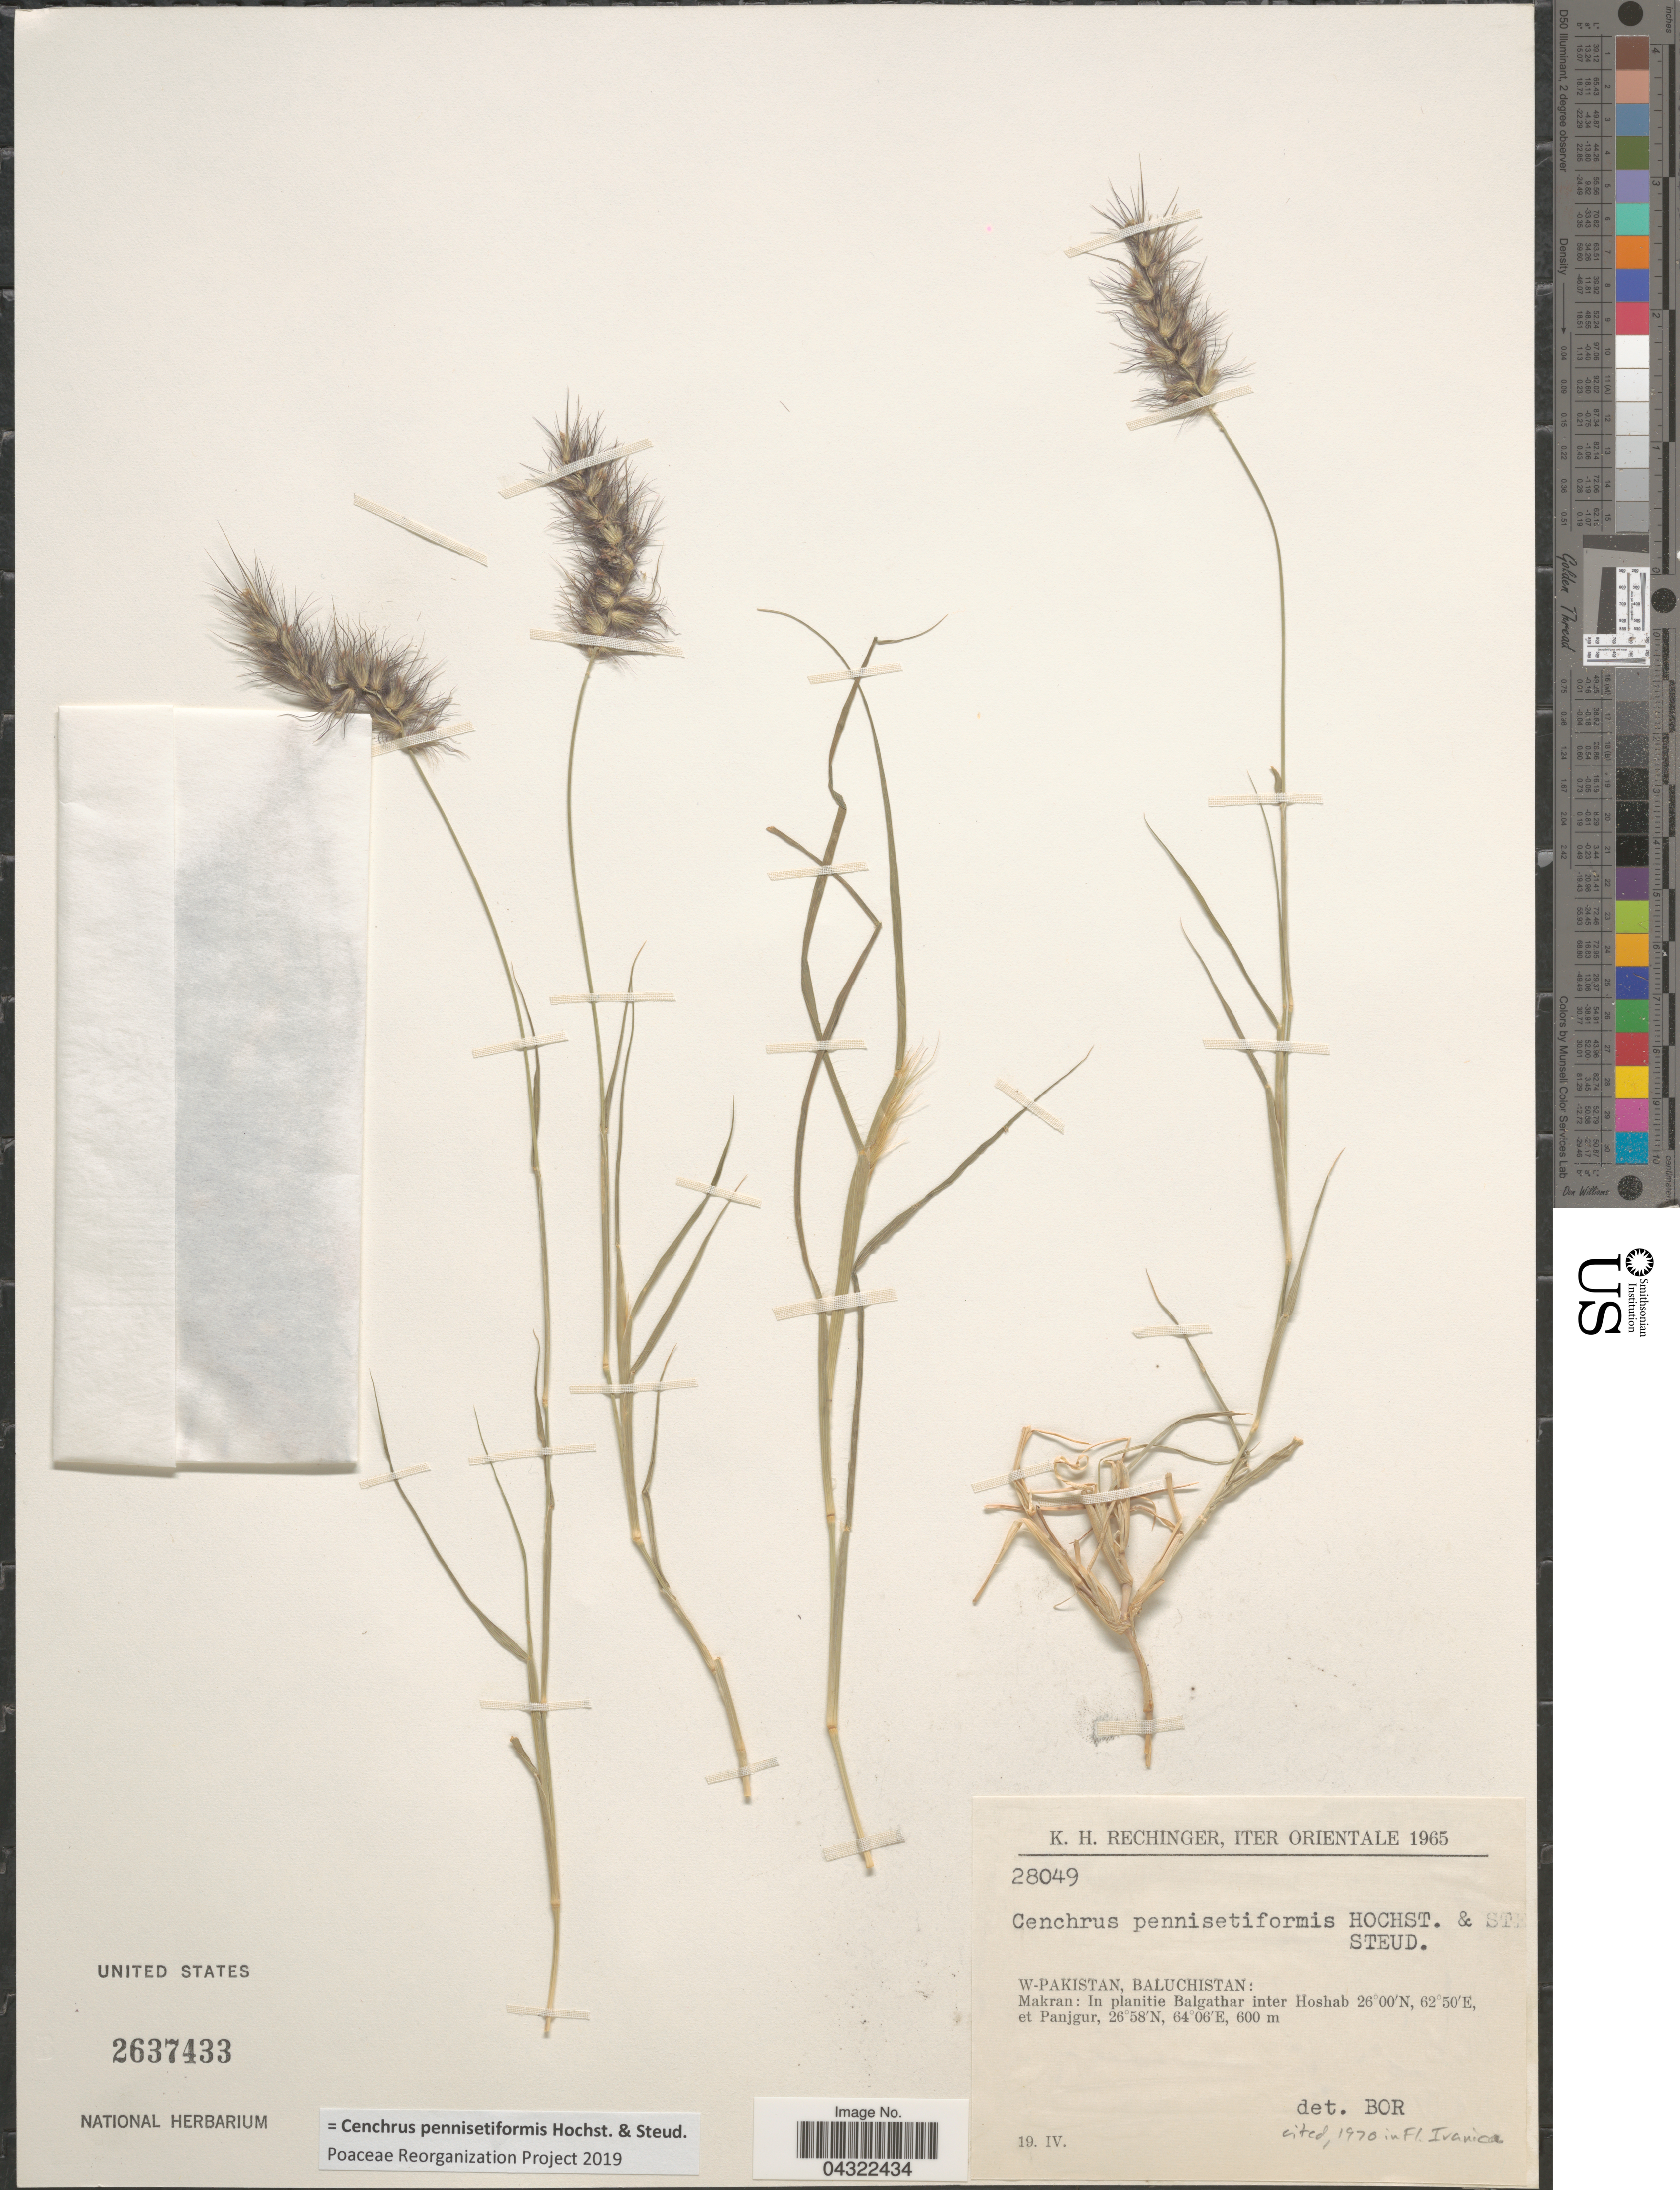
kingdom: Plantae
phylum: Tracheophyta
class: Liliopsida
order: Poales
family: Poaceae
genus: Cenchrus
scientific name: Cenchrus pennisetiformis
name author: Hochst. & Steud. ex Steud.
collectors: K. H. Rechinger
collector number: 28049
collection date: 1965-04-19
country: Pakistan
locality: Iter Orientale 1965. W-Pakistan, Baluchistan: Makran: In planitie Balgathar inter Hoshab et Panjgur.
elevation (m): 600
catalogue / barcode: US 2637433